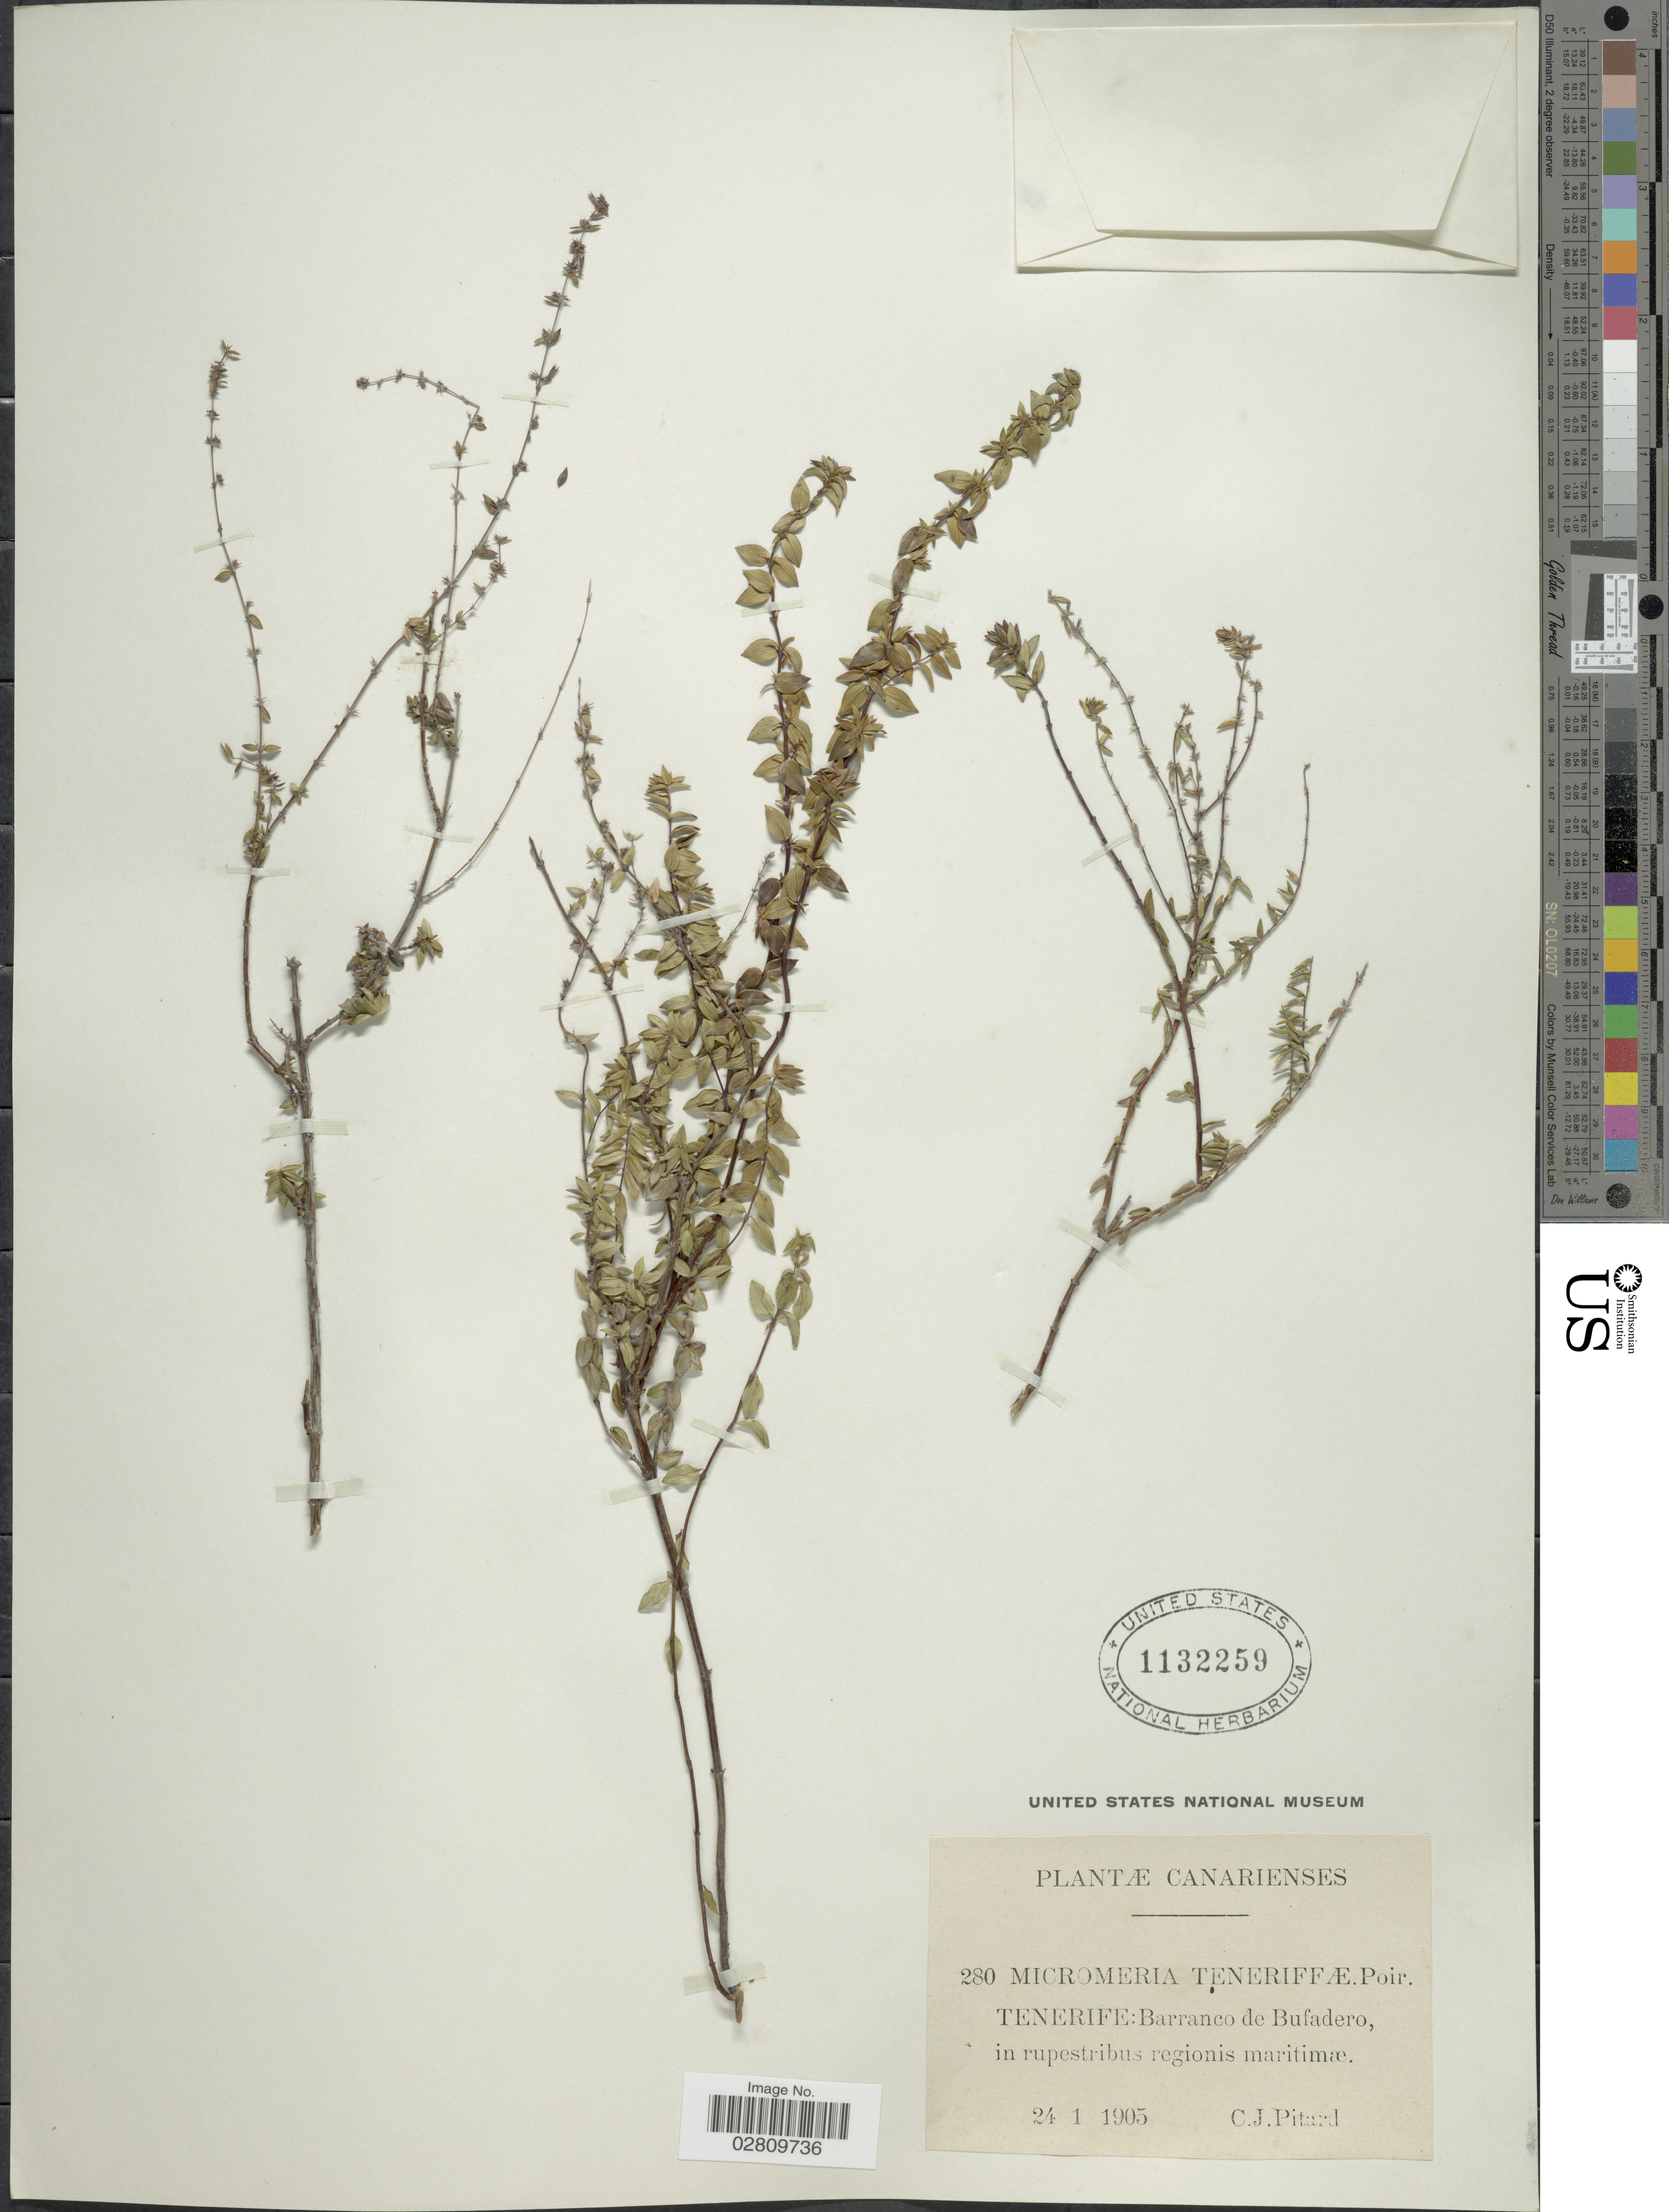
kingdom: Plantae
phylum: Tracheophyta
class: Magnoliopsida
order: Lamiales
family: Lamiaceae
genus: Micromeria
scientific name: Micromeria teneriffae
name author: (Poir.) Benth. ex G. Don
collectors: C. Pitard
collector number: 280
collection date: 1905-01-24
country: Spain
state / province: Canarias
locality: Canarienses. Tenerife: Barranco de Bufadero, in rupestribus regionis maritimæ.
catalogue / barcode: US 1132259